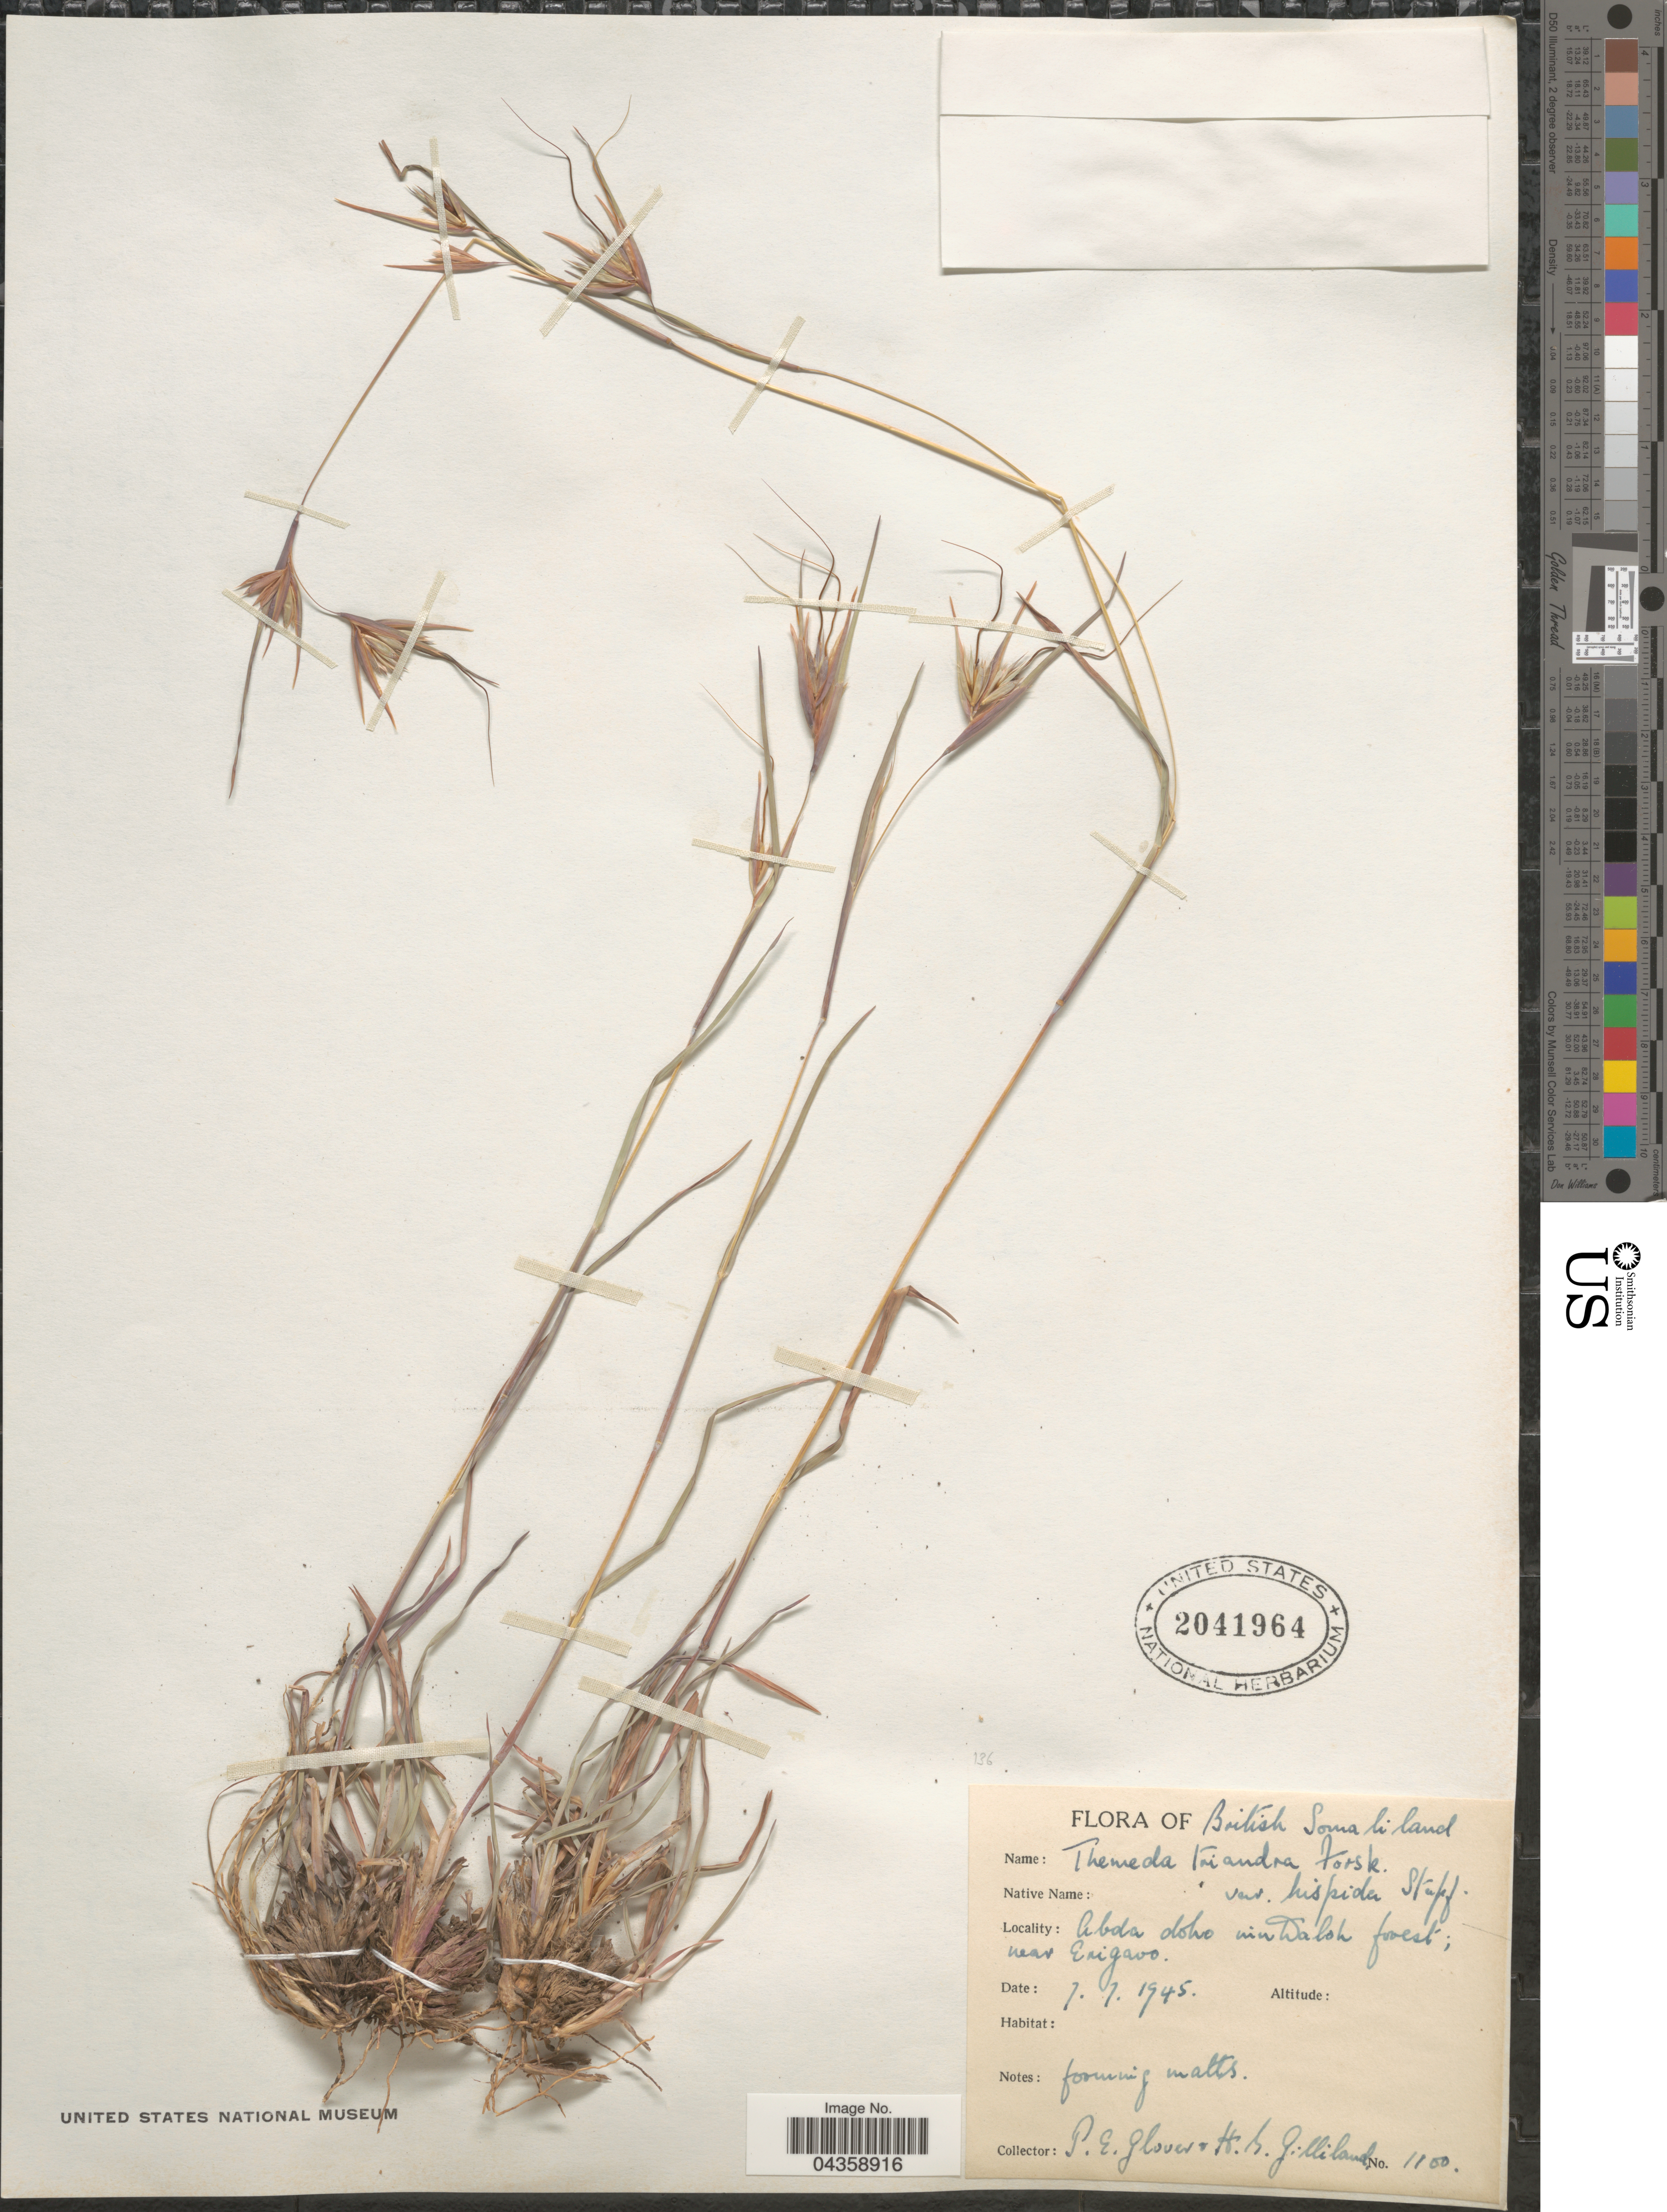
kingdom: Plantae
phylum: Tracheophyta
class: Liliopsida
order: Poales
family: Poaceae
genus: Themeda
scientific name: Themeda triandra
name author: Forssk.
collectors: P. Glover & H. Gilliland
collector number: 1100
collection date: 1945-07-07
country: Somalia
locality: British Somaliland. Abda doho in a [interpreted] Daloh forest; near Erigavo.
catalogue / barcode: US 2041964